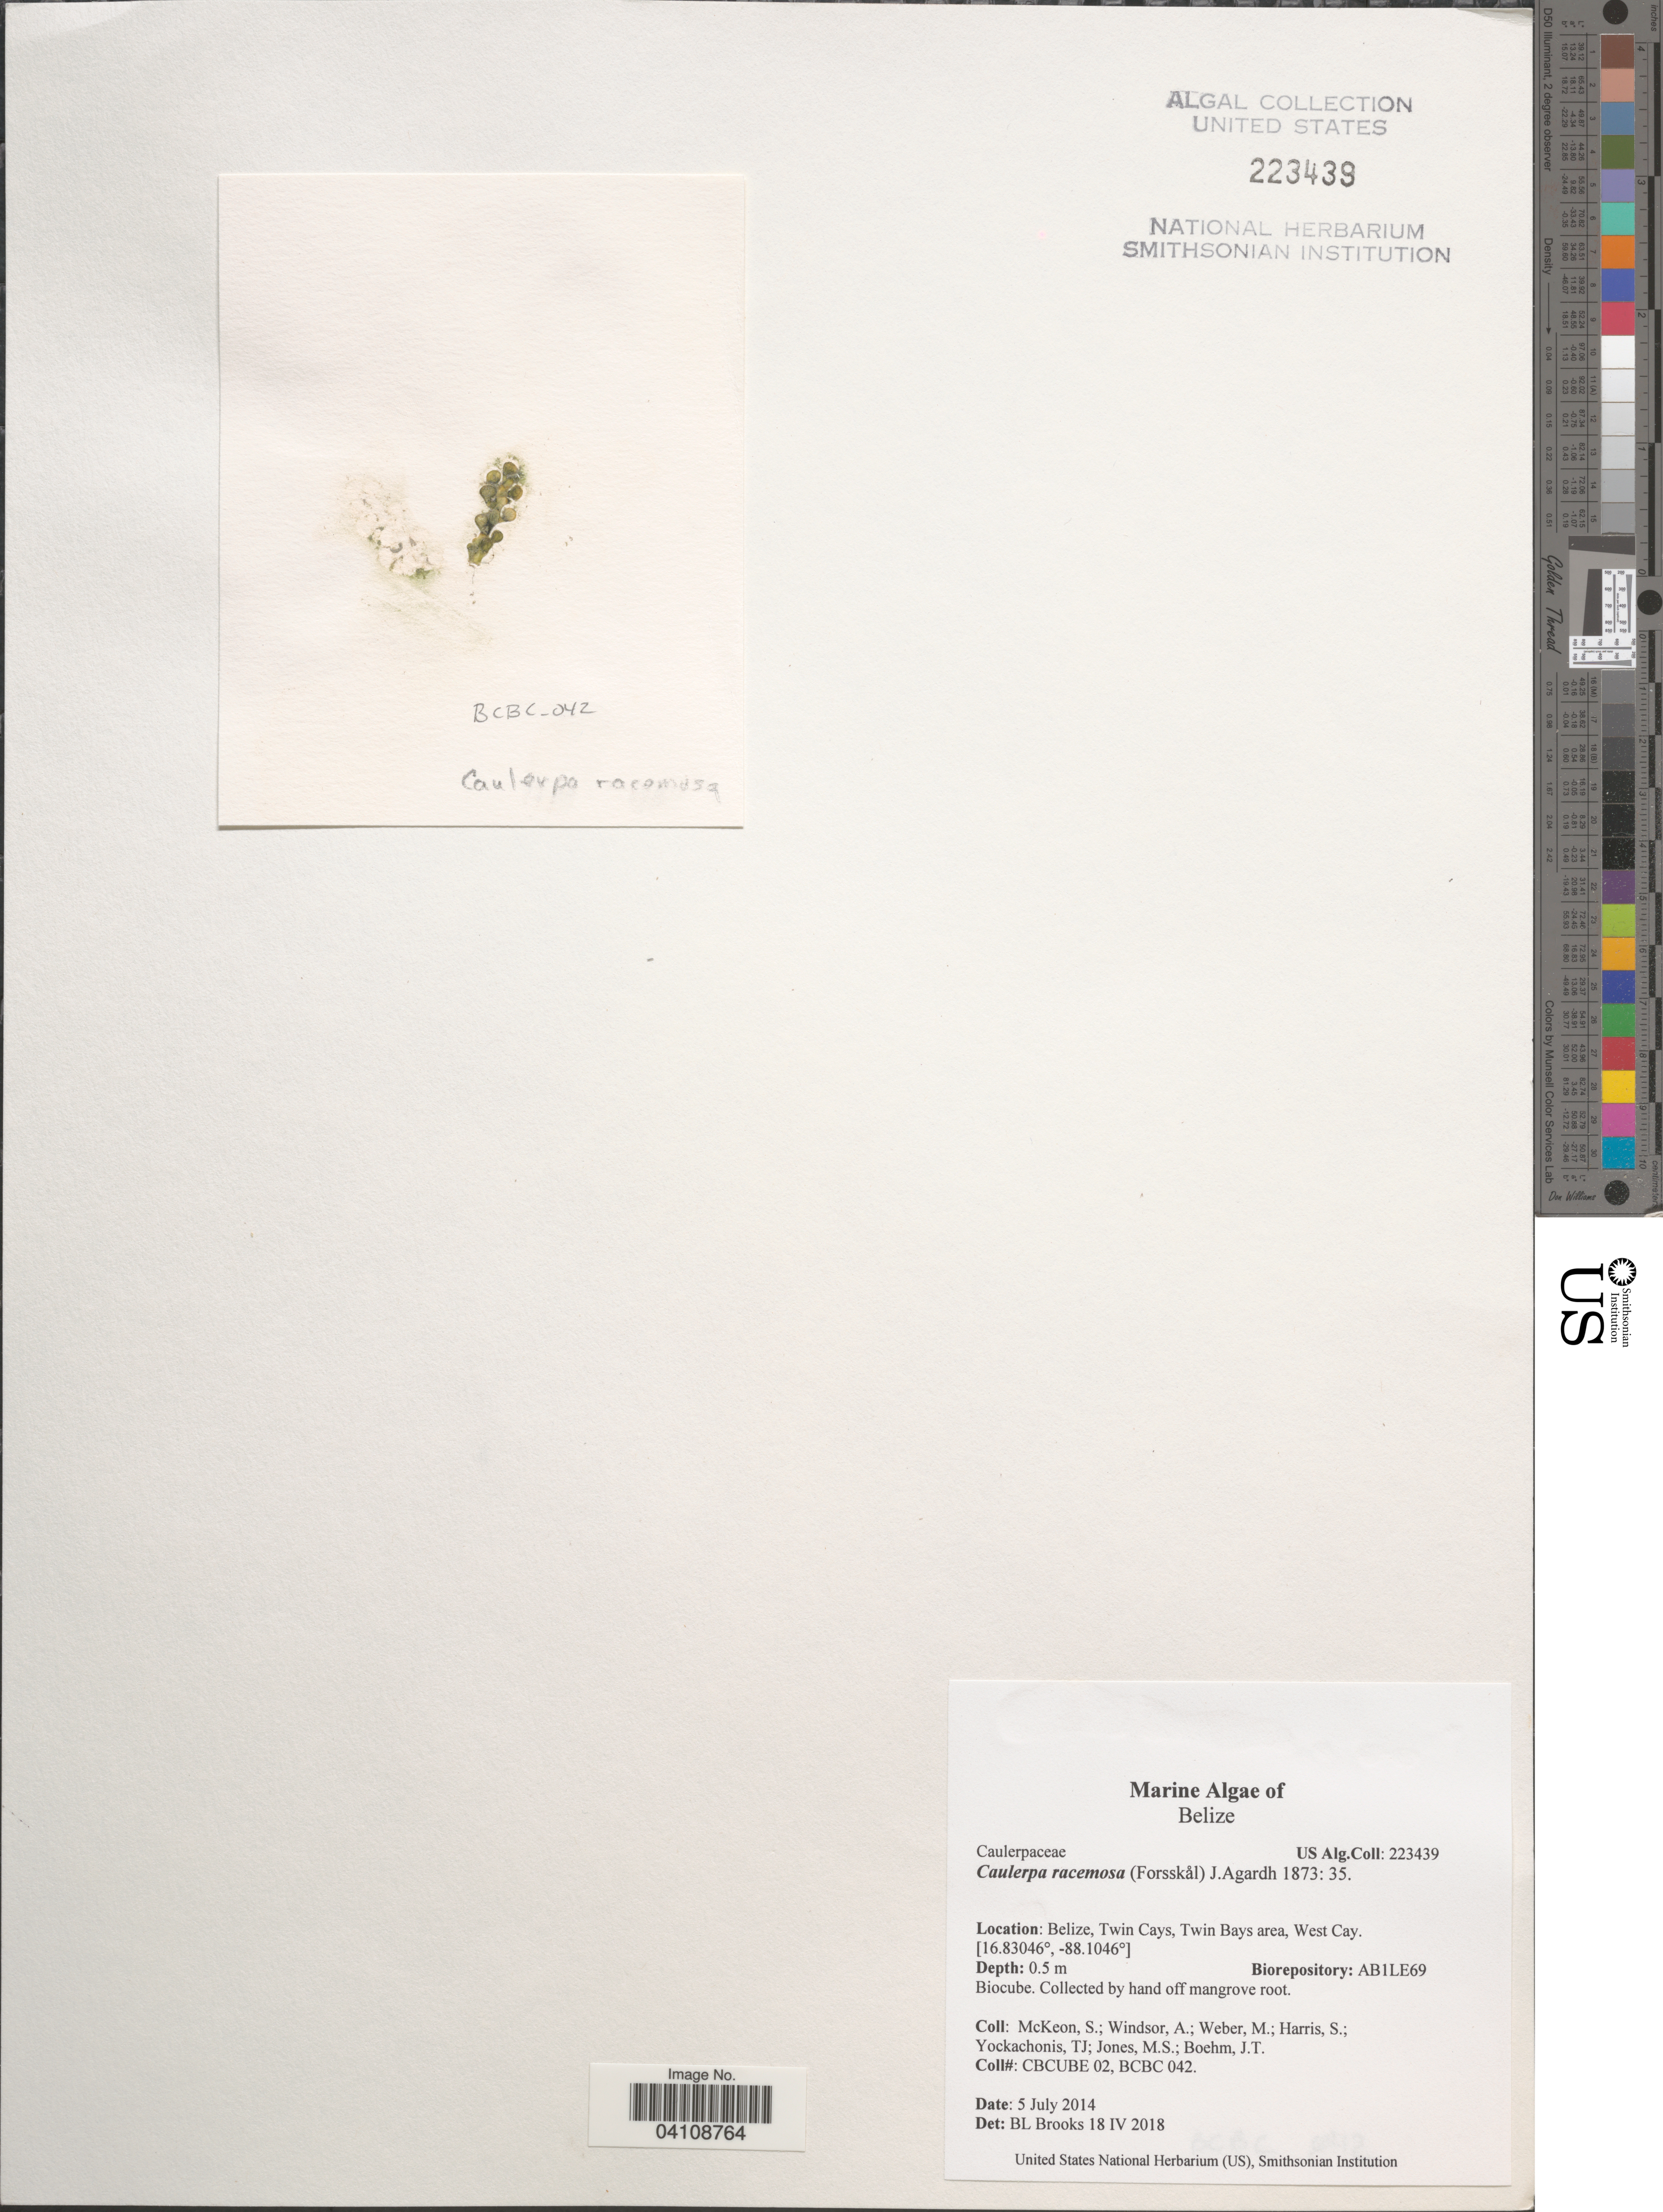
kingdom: Plantae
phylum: Chlorophyta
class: Ulvophyceae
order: Bryopsidales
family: Caulerpaceae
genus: Caulerpa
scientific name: Caulerpa racemosa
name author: (Forssk.) J. Agardh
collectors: S. McKeon, A. Windsor, M. Weber, S. Harris & et al.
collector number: CBCUBE02/BCBC042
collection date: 2014-07-05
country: Belize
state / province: Belize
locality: Twin Cays, Twin Bays area, West Cay.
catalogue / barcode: US 223439